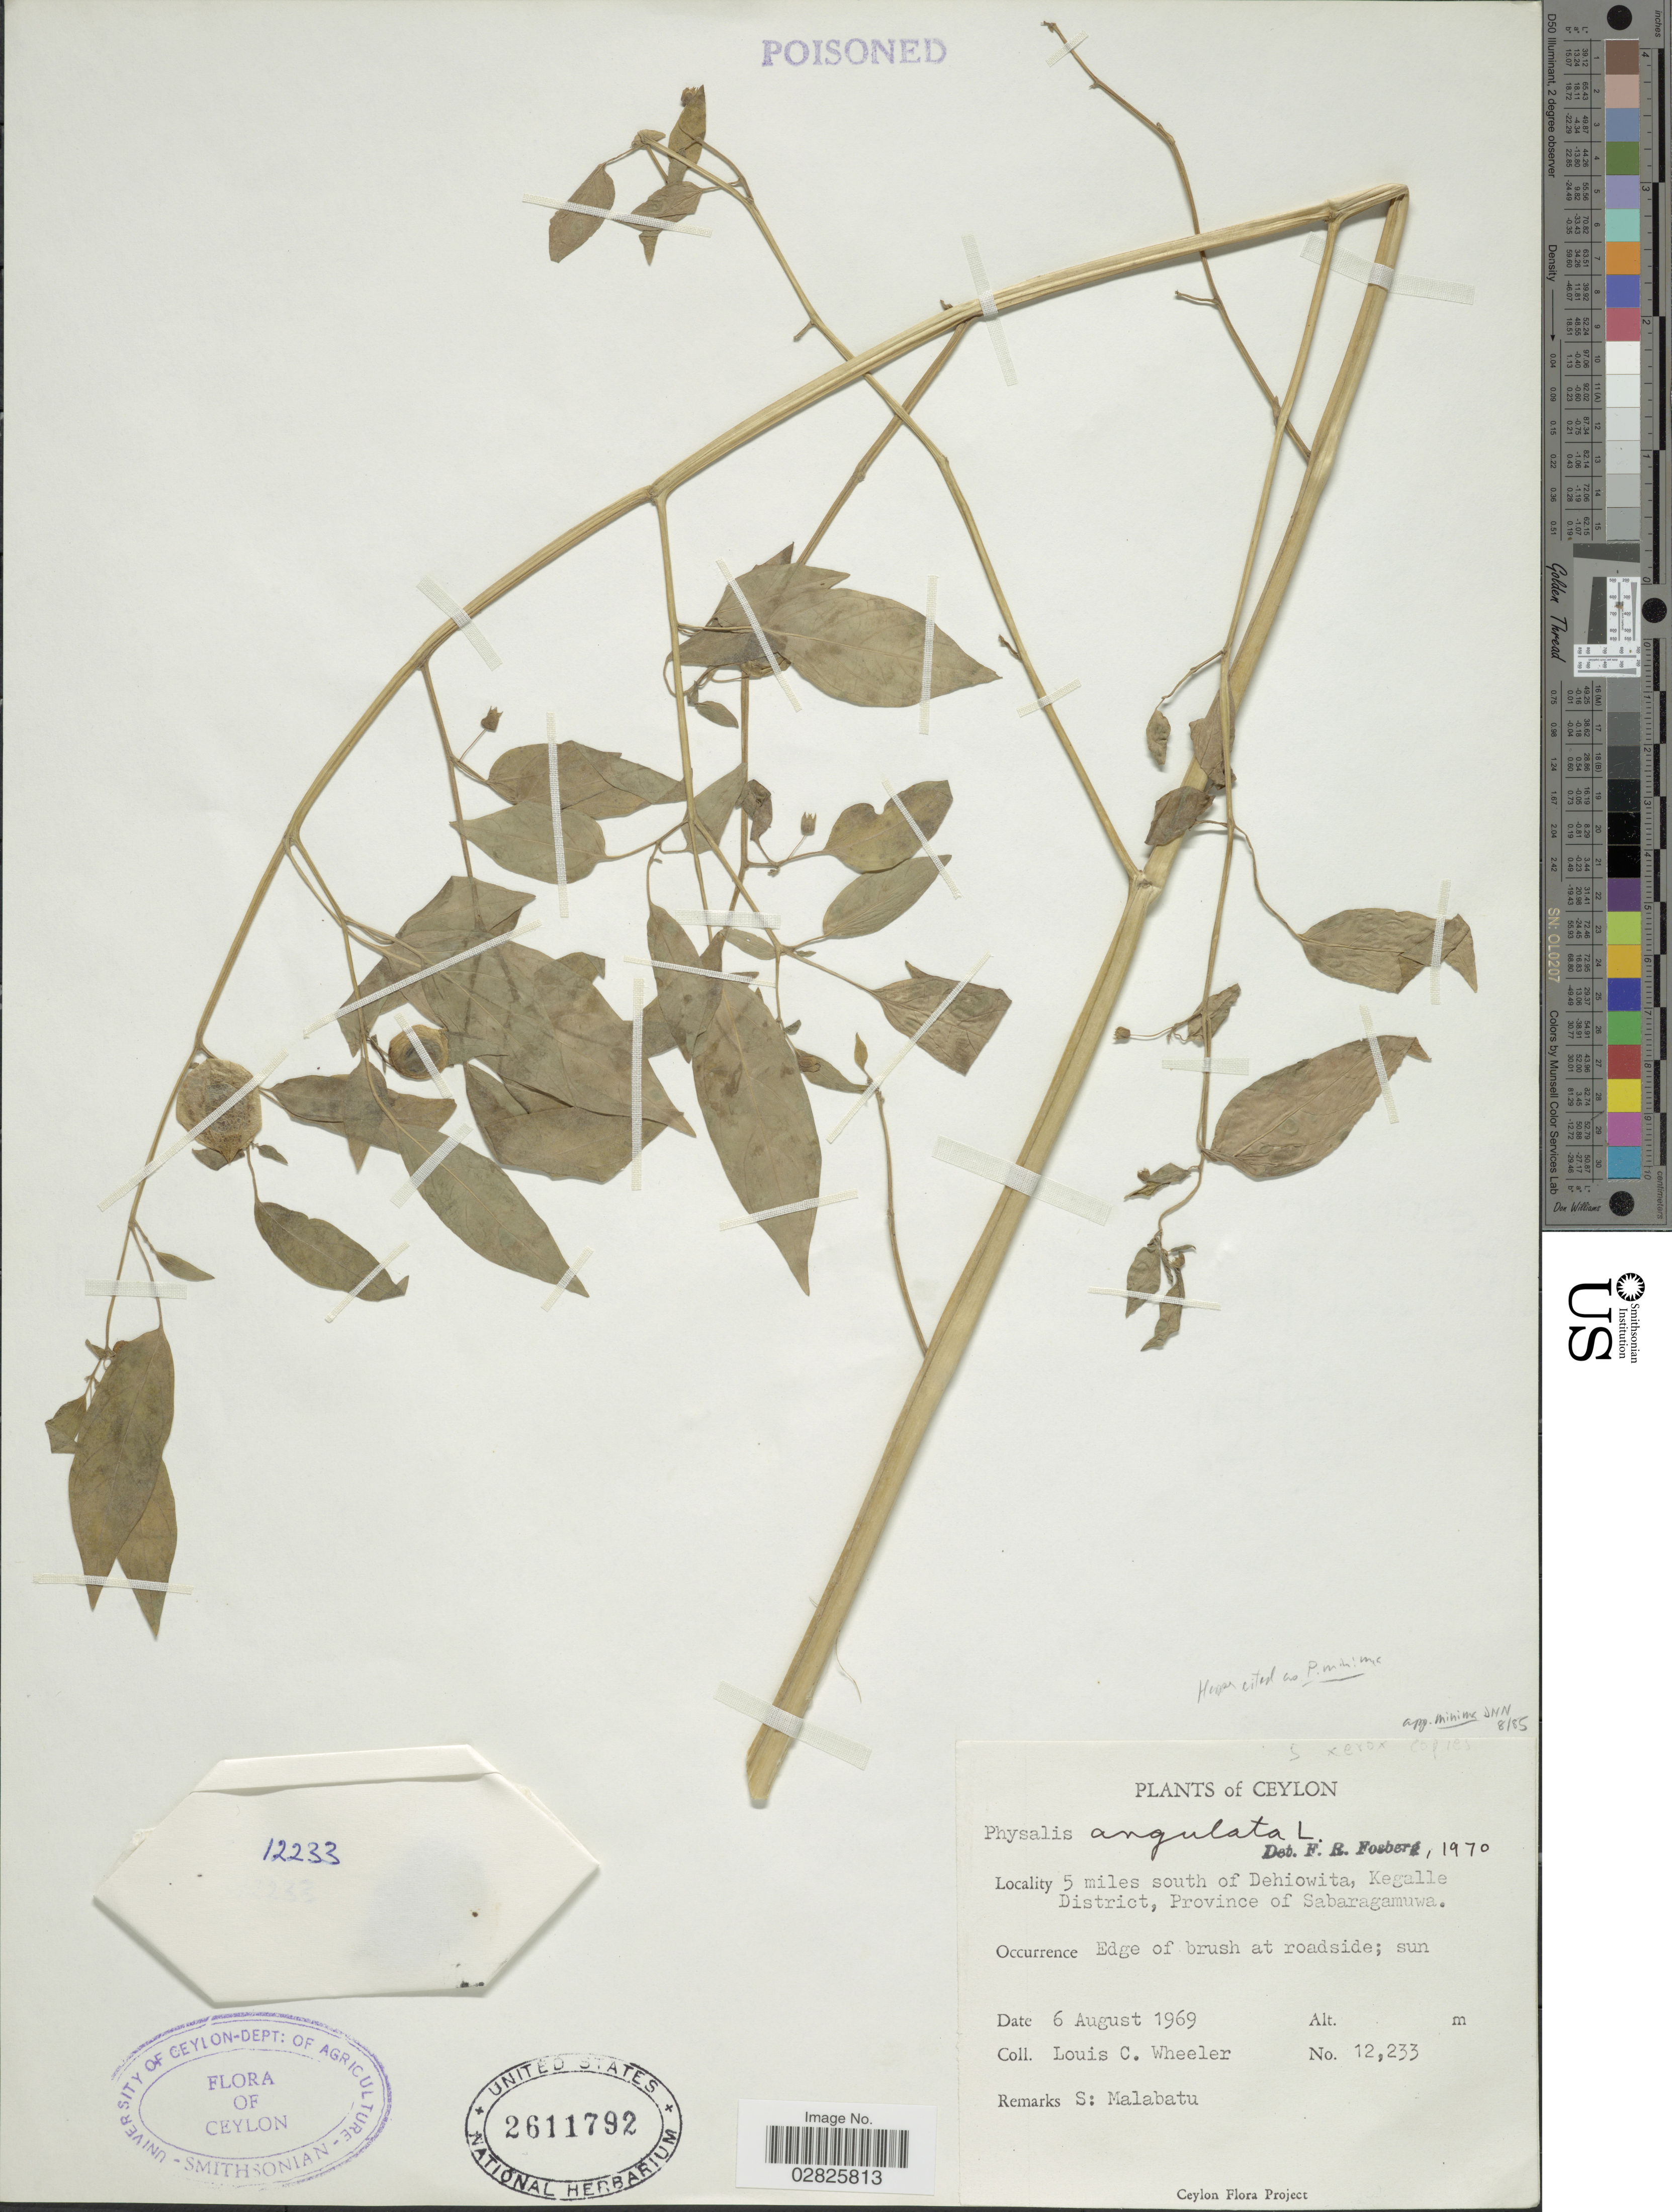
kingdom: Plantae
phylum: Tracheophyta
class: Magnoliopsida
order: Solanales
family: Solanaceae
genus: Physalis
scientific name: Physalis minima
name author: L.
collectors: L. C. Wheeler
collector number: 12233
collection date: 1969-08-06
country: Sri Lanka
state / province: Sabaragamuwa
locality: Ceylon. 5 miles south of Dehiowita, Kegalle District.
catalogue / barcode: US 2611792